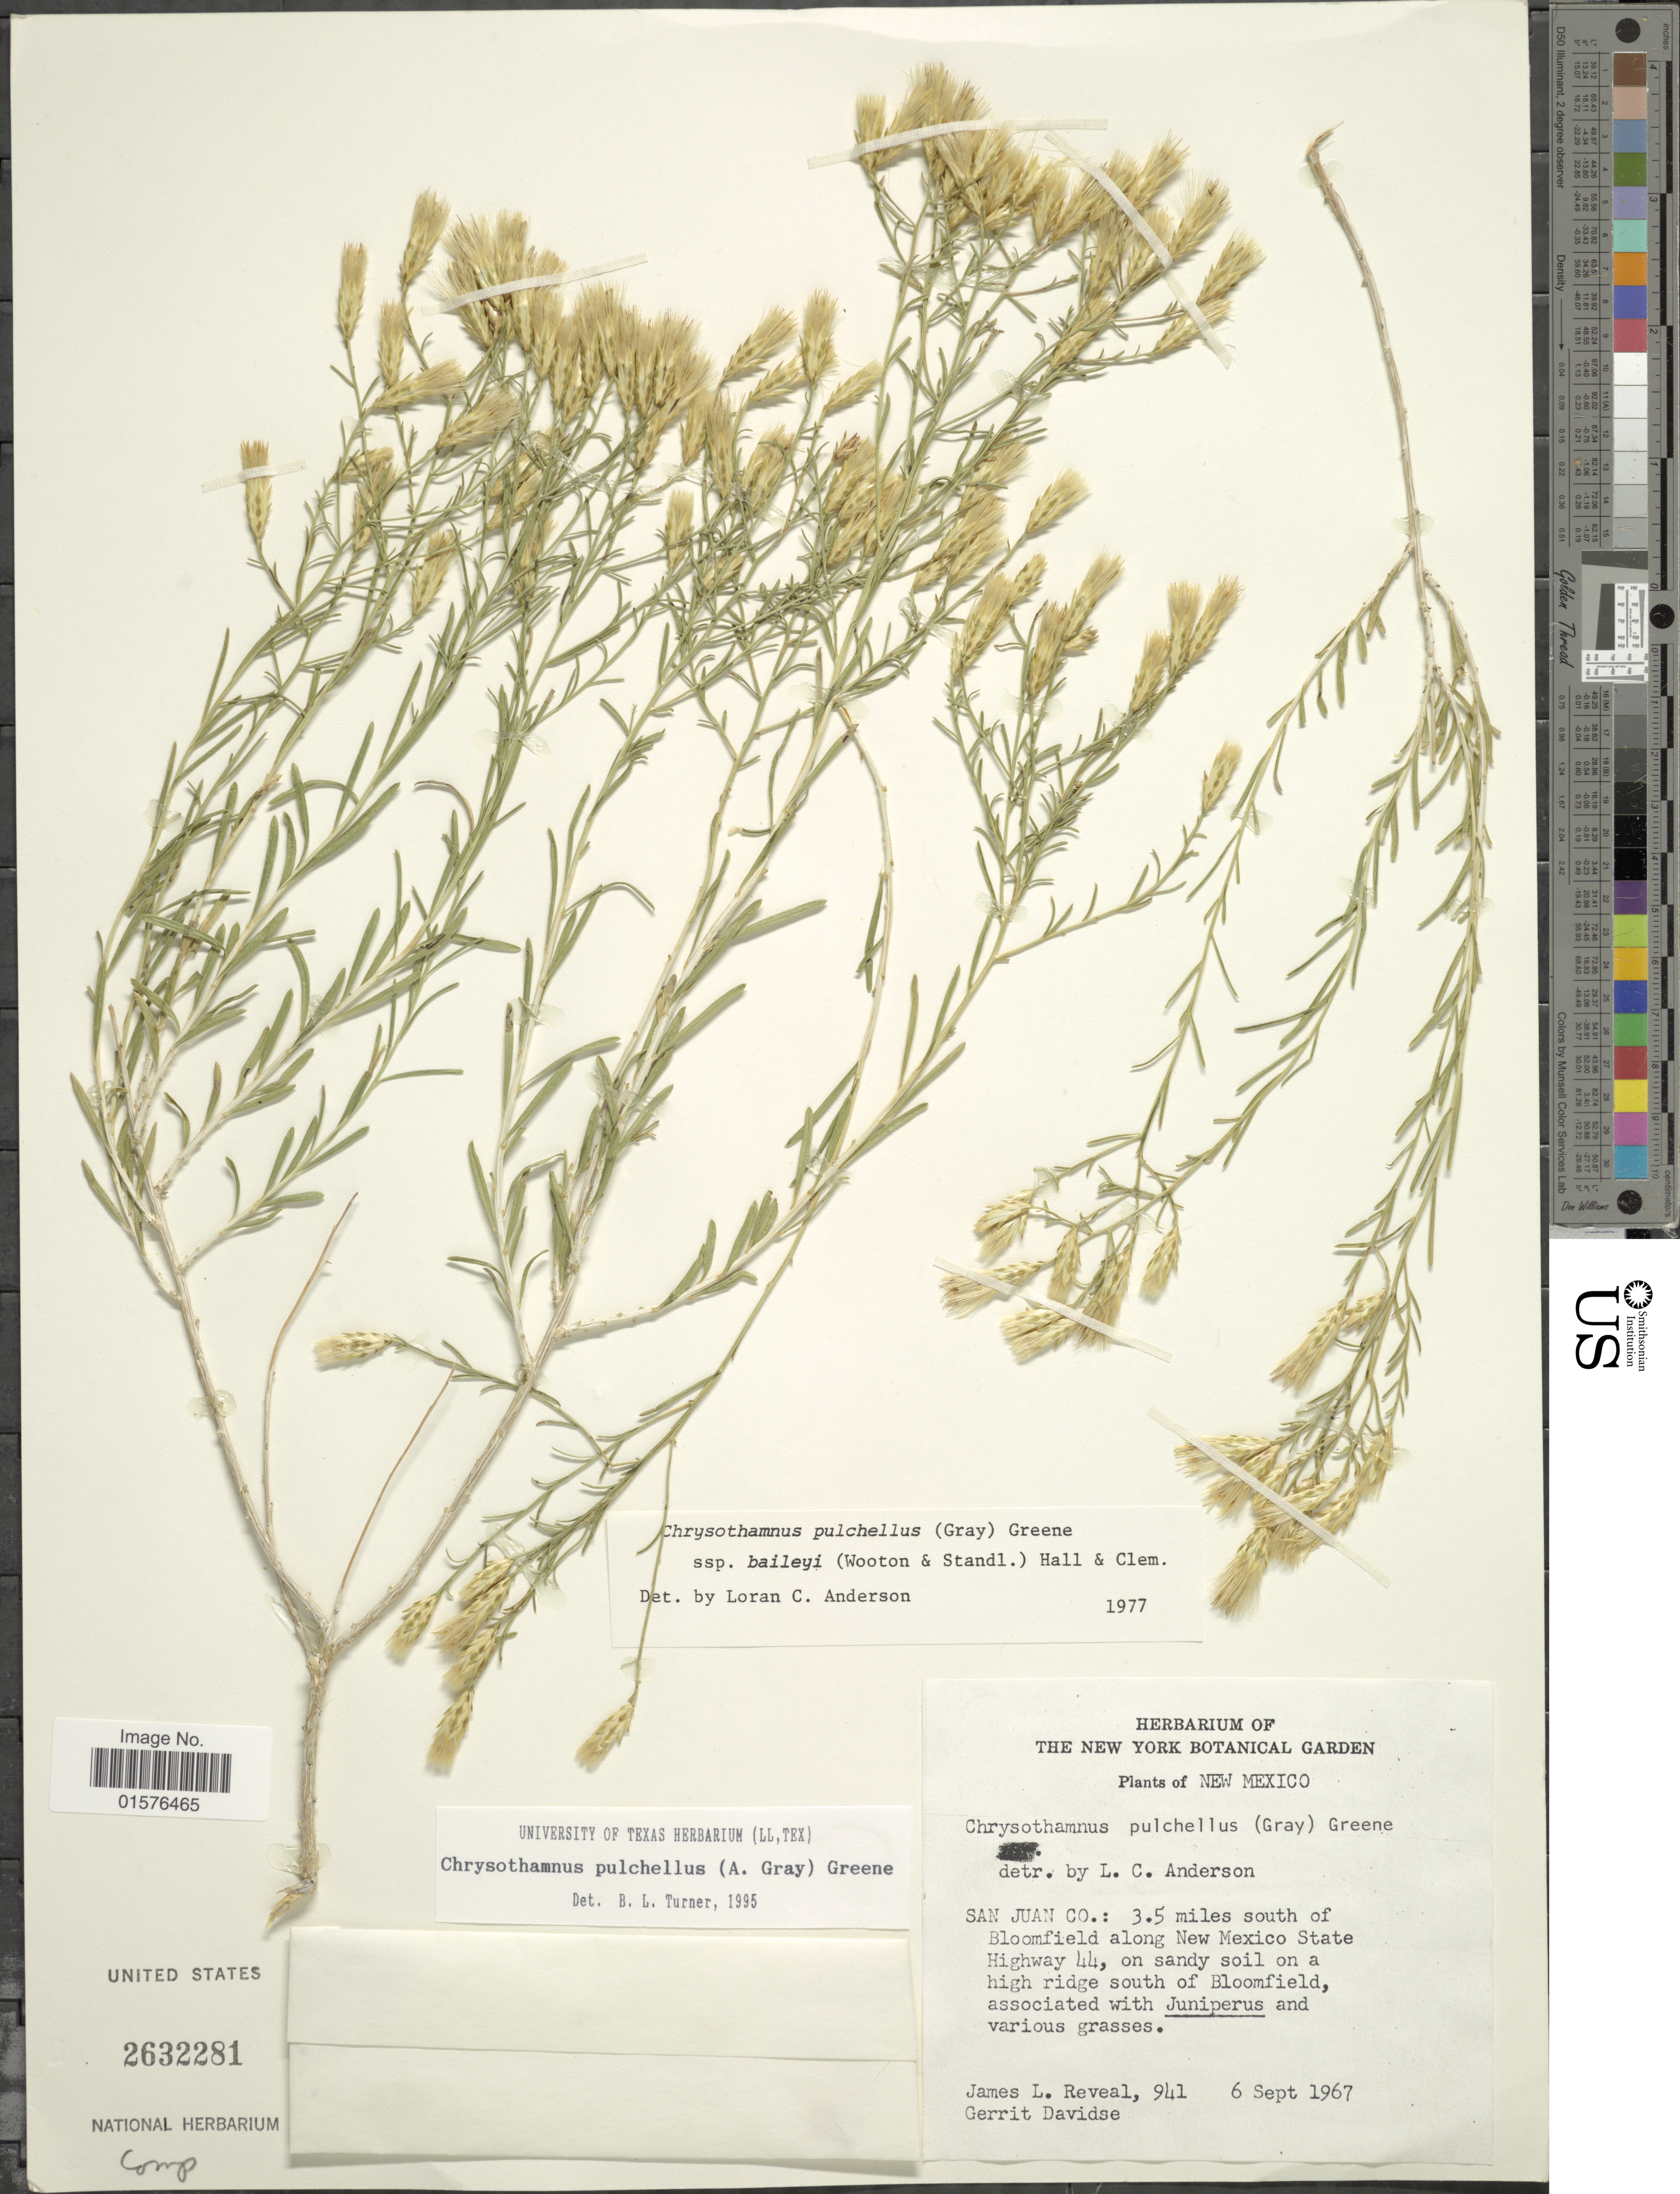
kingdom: Plantae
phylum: Tracheophyta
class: Magnoliopsida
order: Asterales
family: Asteraceae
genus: Lorandersonia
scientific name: Lorandersonia baileyi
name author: (Wooton & Standl.) et al.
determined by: Urbatsch, Lowell E., Curator (LSU), Louisiana State University (UNITED STATES)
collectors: J. L. Reveal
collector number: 941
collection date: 1967-09-06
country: United States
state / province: New Mexico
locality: San Juan Co.; 3.5 miles south of Bloomfield along New Mexico State Highway 44.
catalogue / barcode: US 2632281